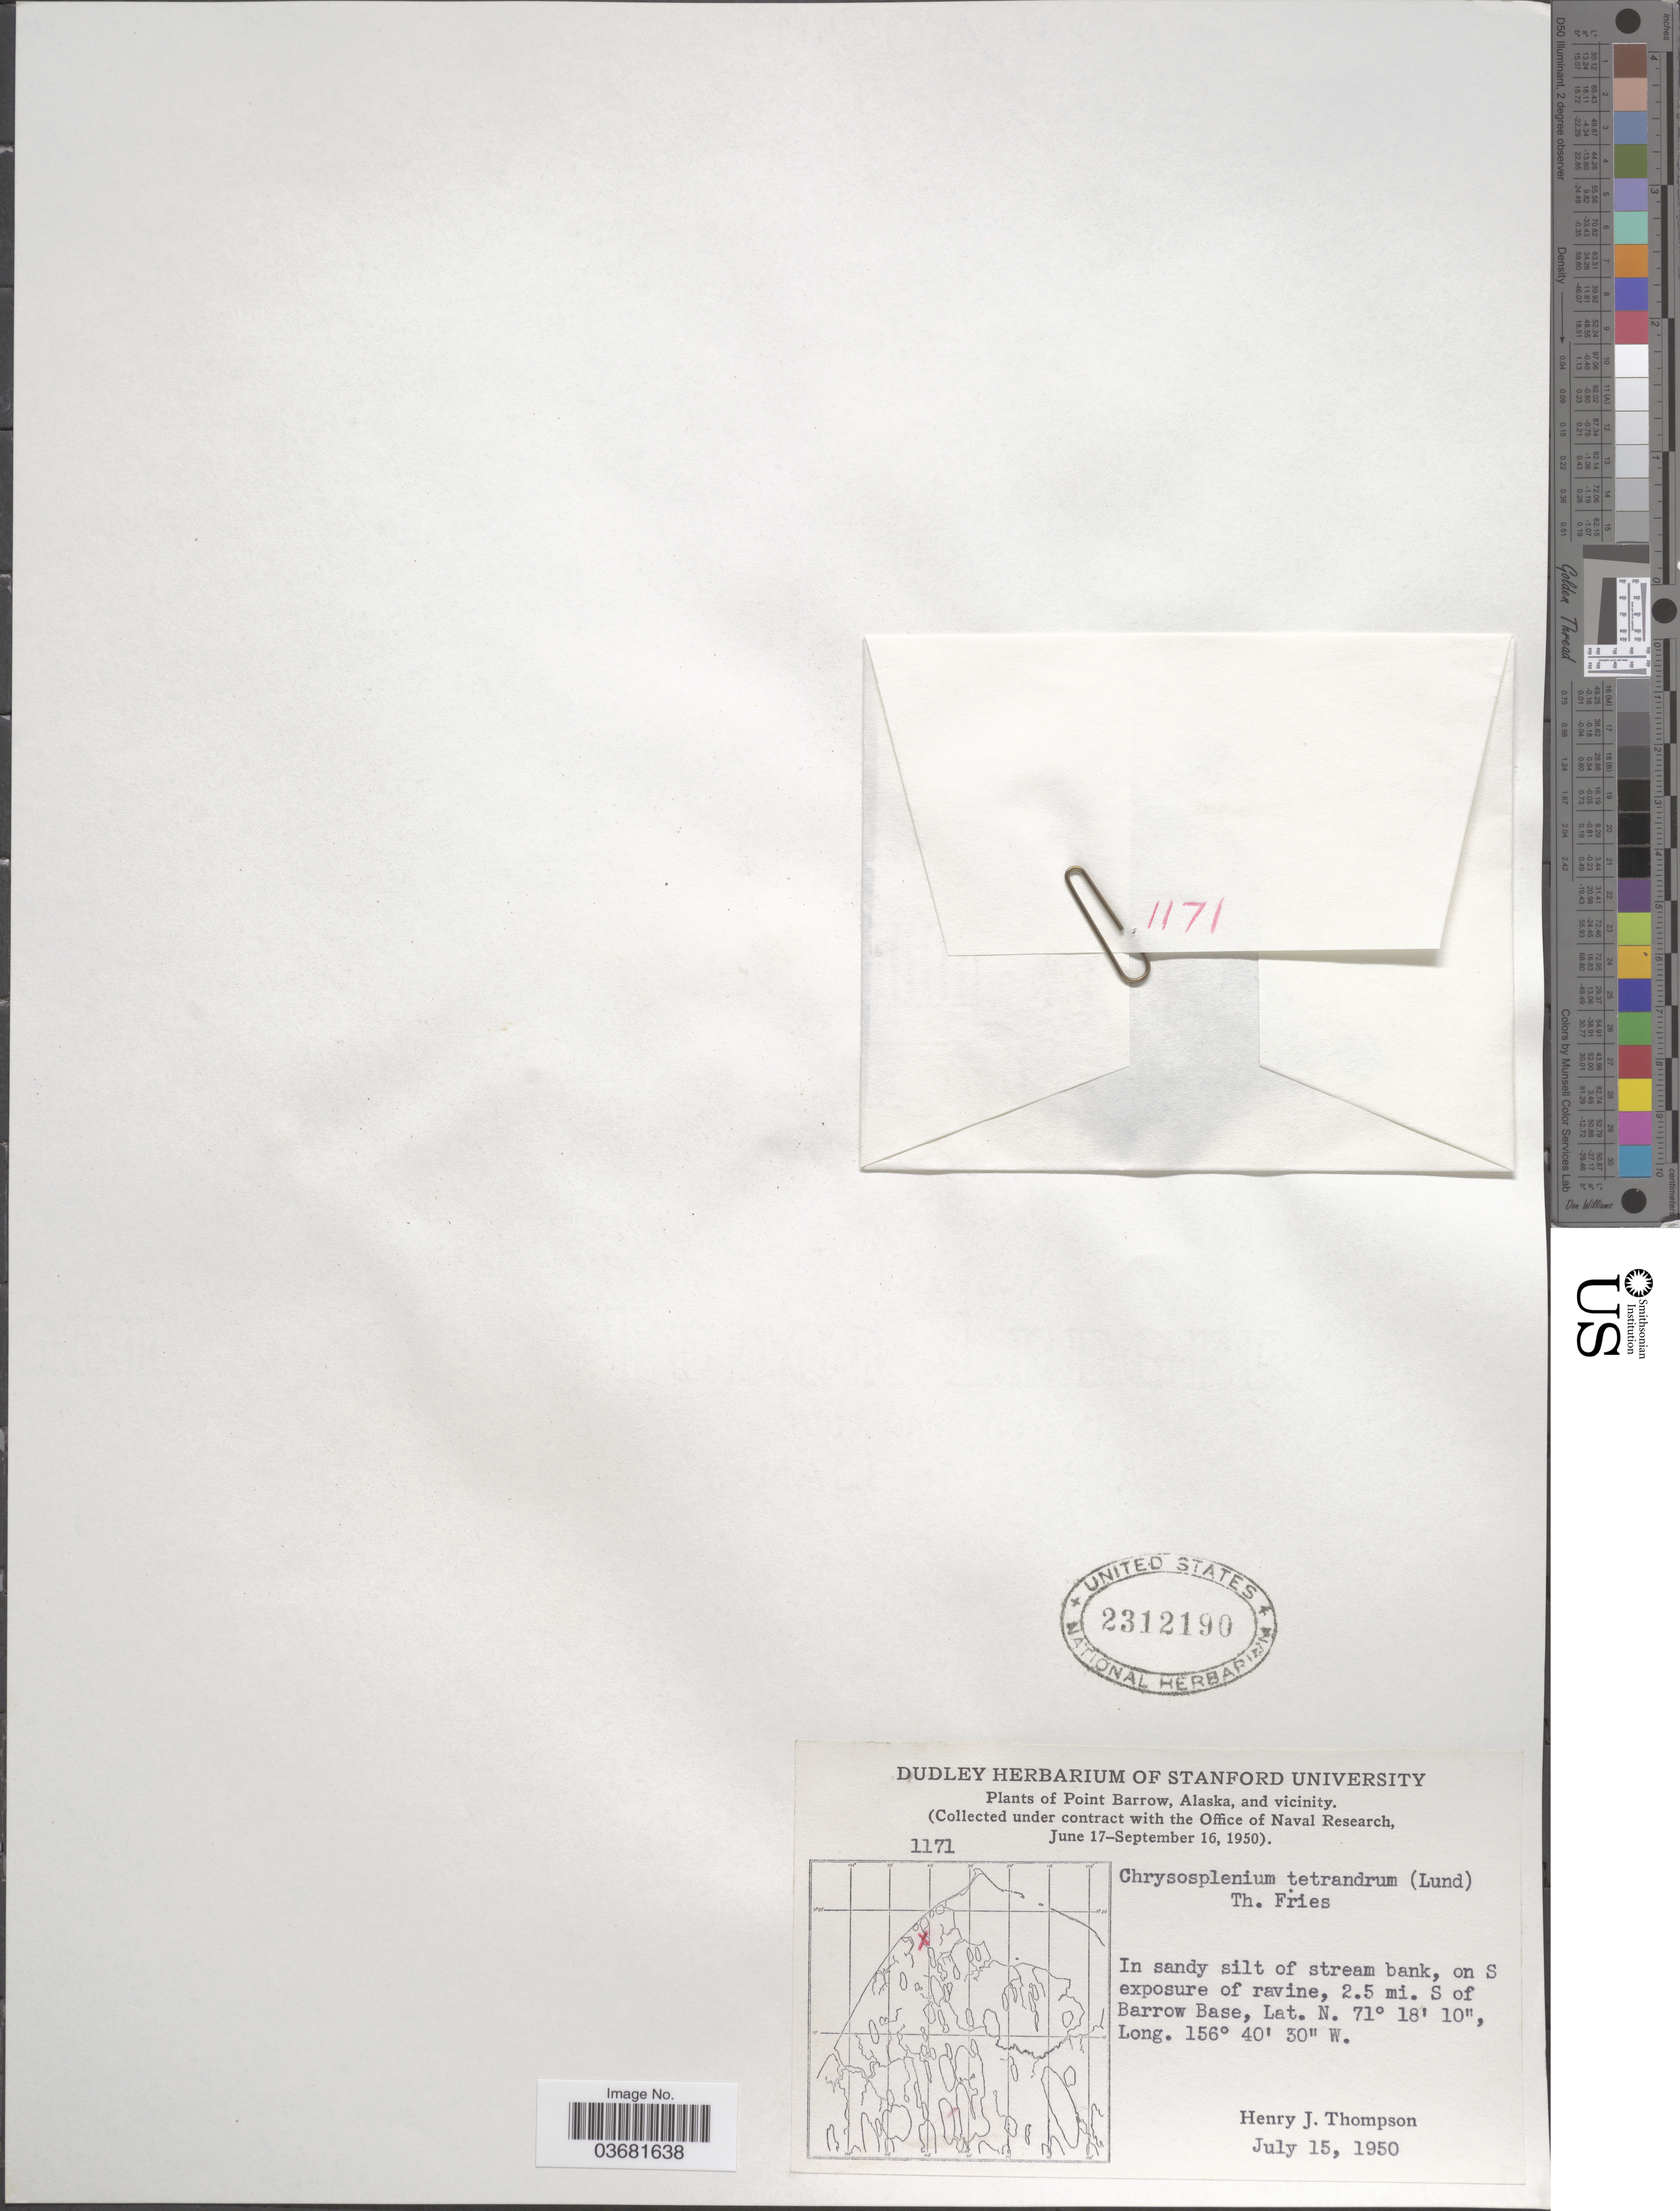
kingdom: Plantae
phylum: Tracheophyta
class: Magnoliopsida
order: Saxifragales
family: Saxifragaceae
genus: Chrysosplenium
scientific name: Chrysosplenium tetrandrum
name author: (N. Lund) Th. Fr.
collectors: H. J. Thompson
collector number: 1171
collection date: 1950-07-15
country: United States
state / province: Alaska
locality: Point Barrow, Alaska and vicinity. In sandy silt of stream bank, on S exposure of ravine, 2.5 mi. S of Barrow Base.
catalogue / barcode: US 2312190